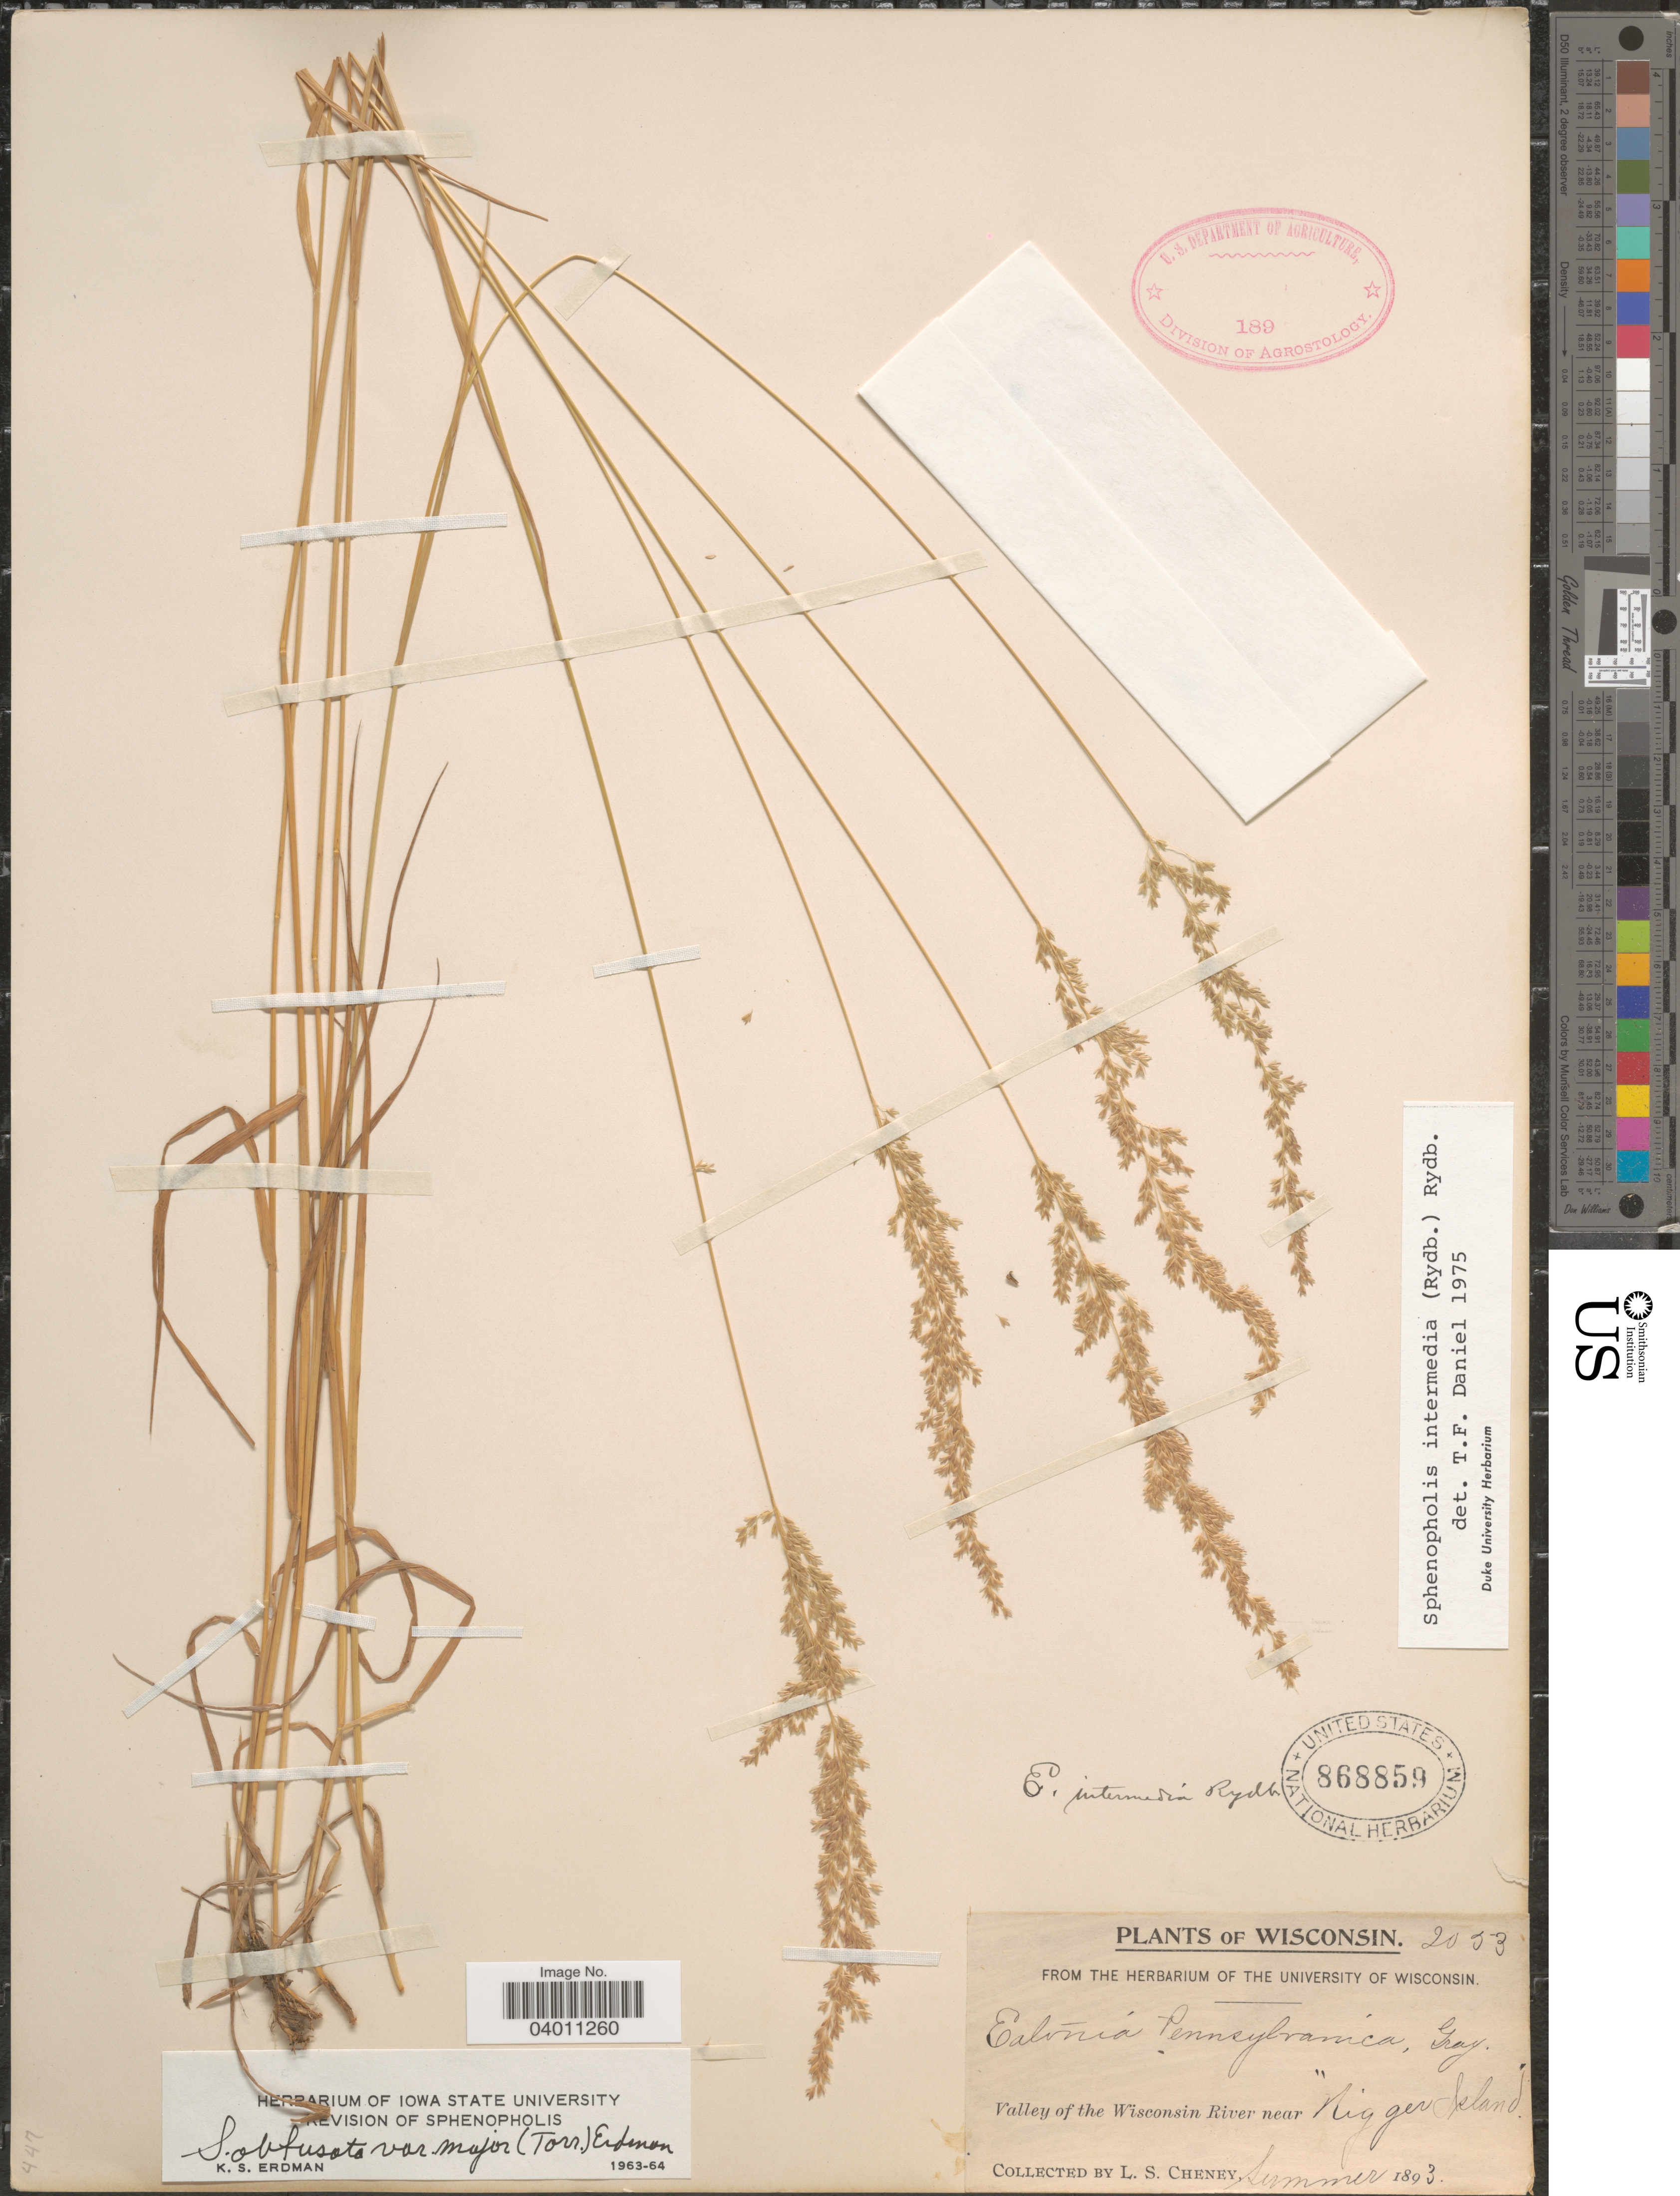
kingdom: Plantae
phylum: Tracheophyta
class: Liliopsida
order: Poales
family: Poaceae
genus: Sphenopholis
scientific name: Sphenopholis intermedia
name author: (Rydb.) Rydb.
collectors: L. Cheney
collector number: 2053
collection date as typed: Summer 1893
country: United States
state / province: Wisconsin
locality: Valley of the Wisconsin River near Nigger Island.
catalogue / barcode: US 868859